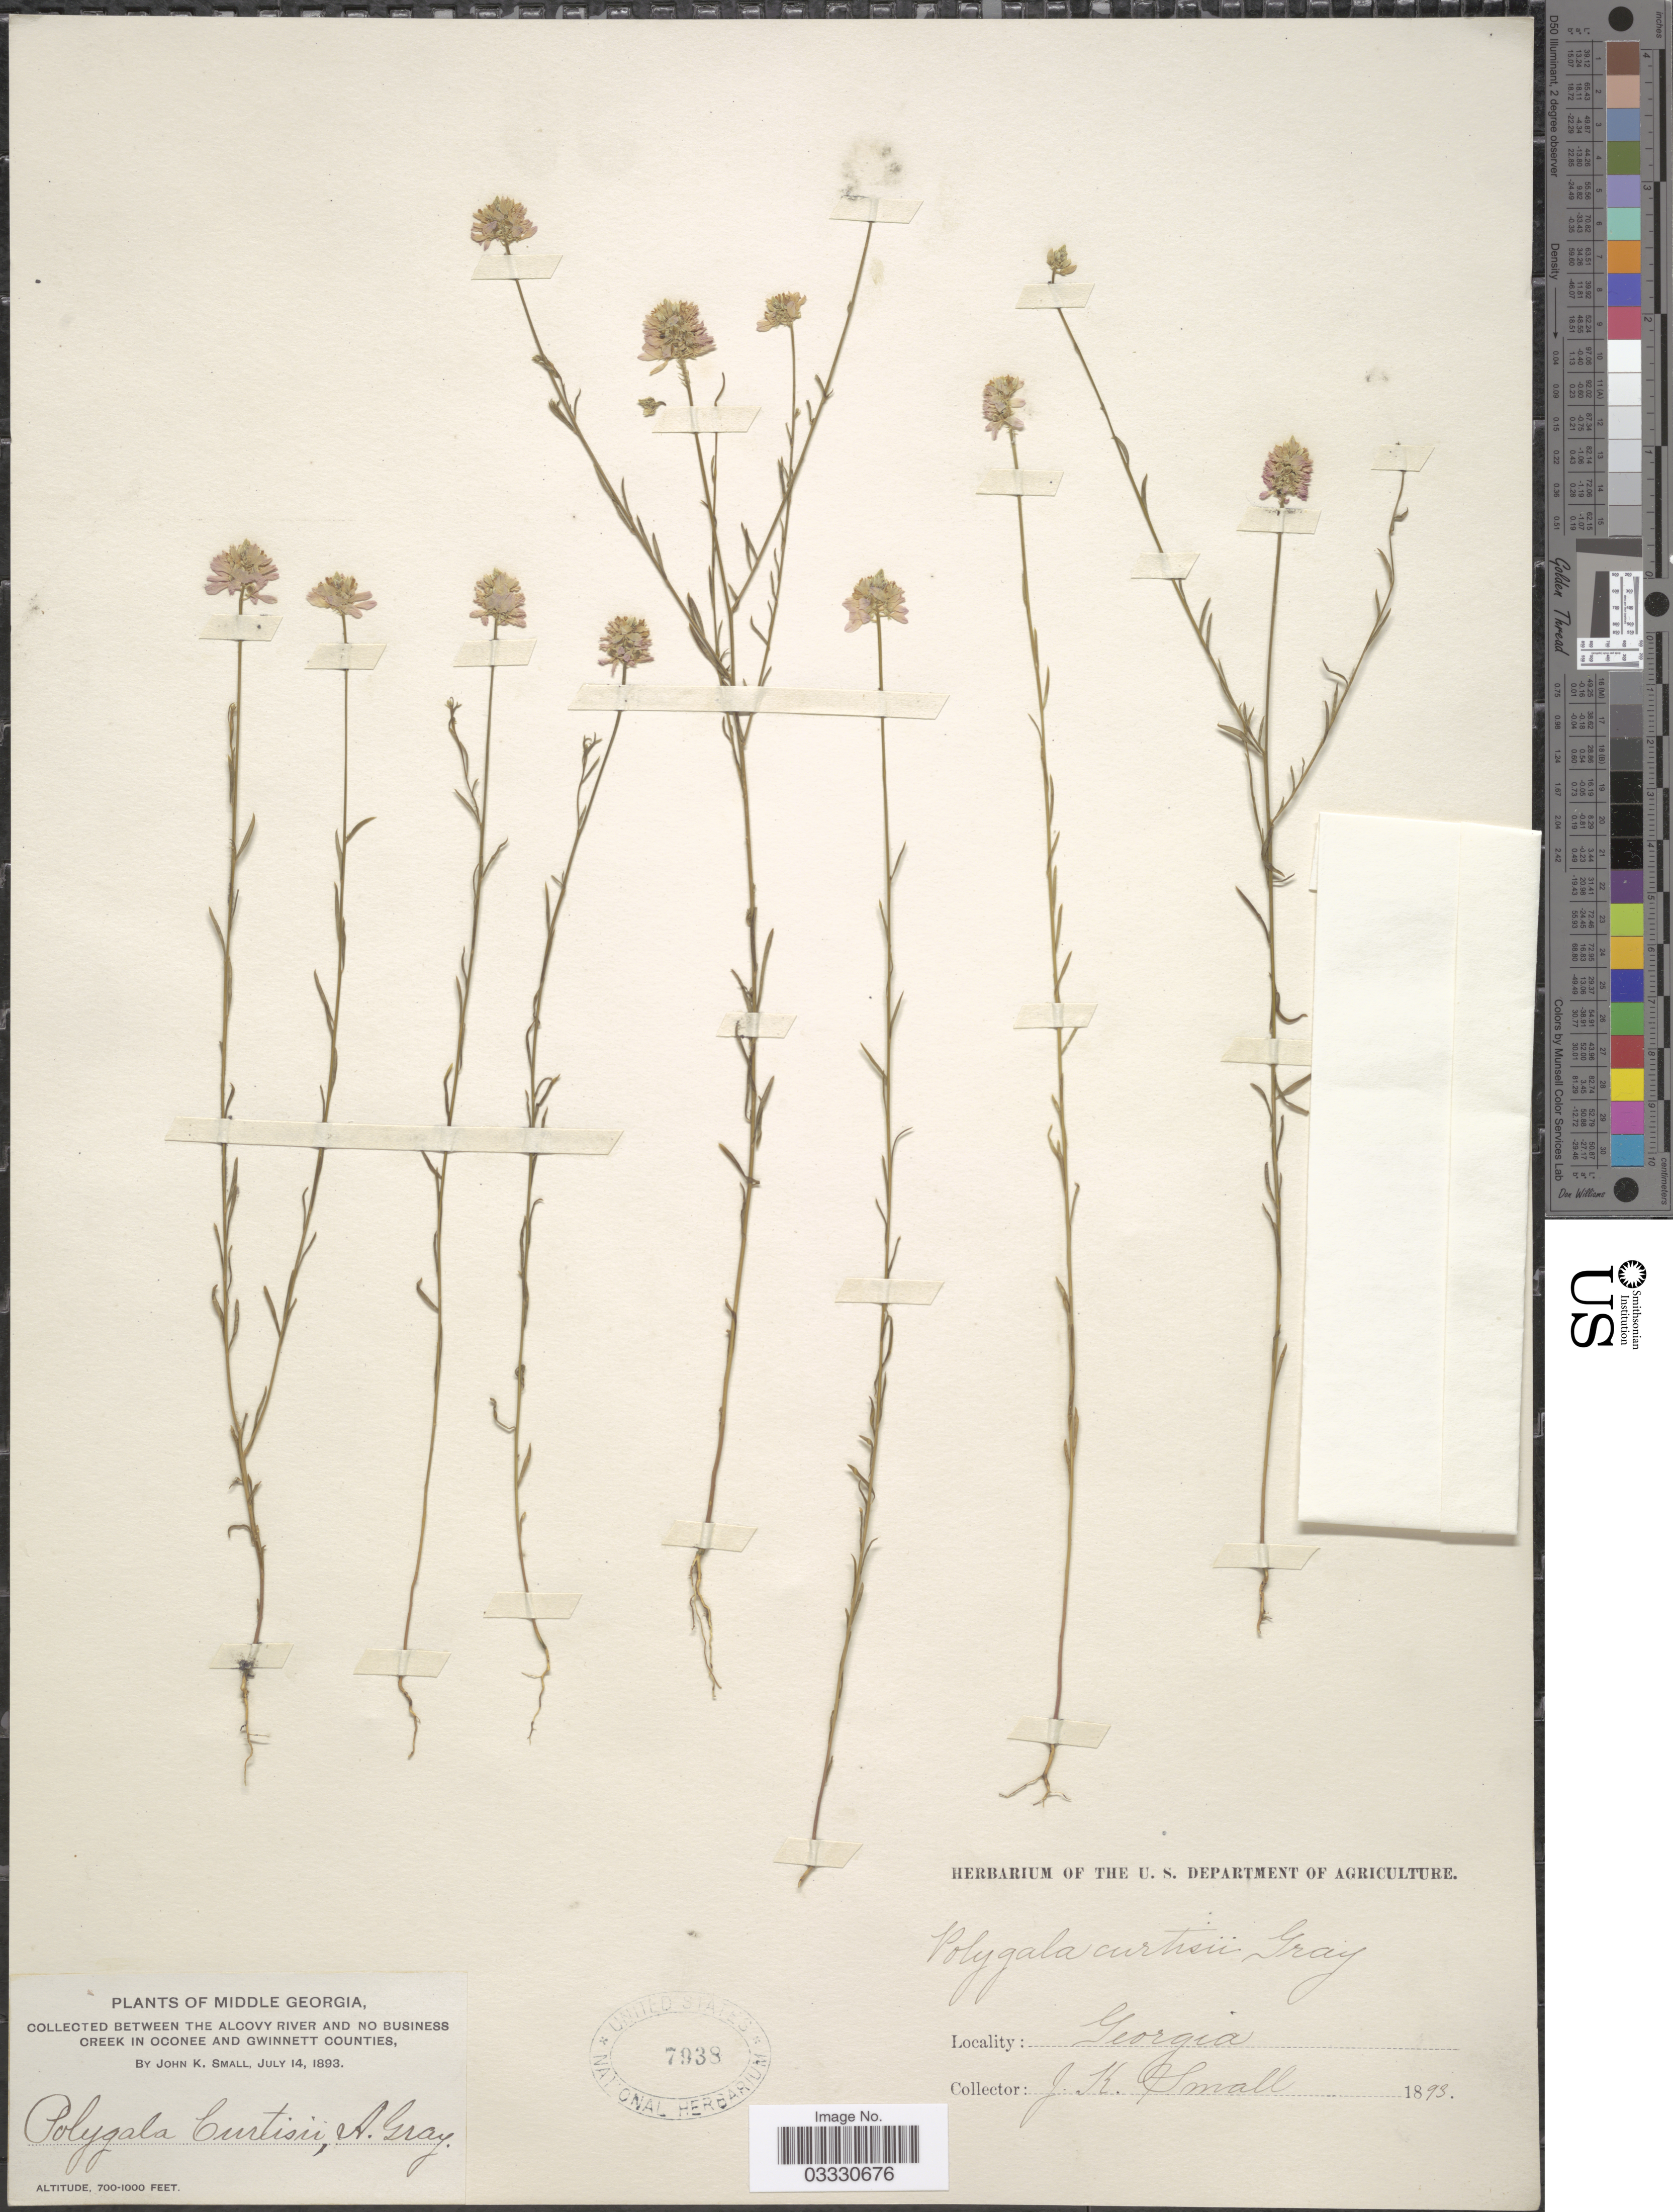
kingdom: Plantae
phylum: Tracheophyta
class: Magnoliopsida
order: Fabales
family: Polygalaceae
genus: Polygala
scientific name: Polygala curtissii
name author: A. Gray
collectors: J. K. Small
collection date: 1893-07-14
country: United States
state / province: Georgia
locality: Middle Georgia, between The Alcovy River and No Business Creek in Oconee and Gwinnett Counties.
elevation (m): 213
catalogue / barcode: US 7938